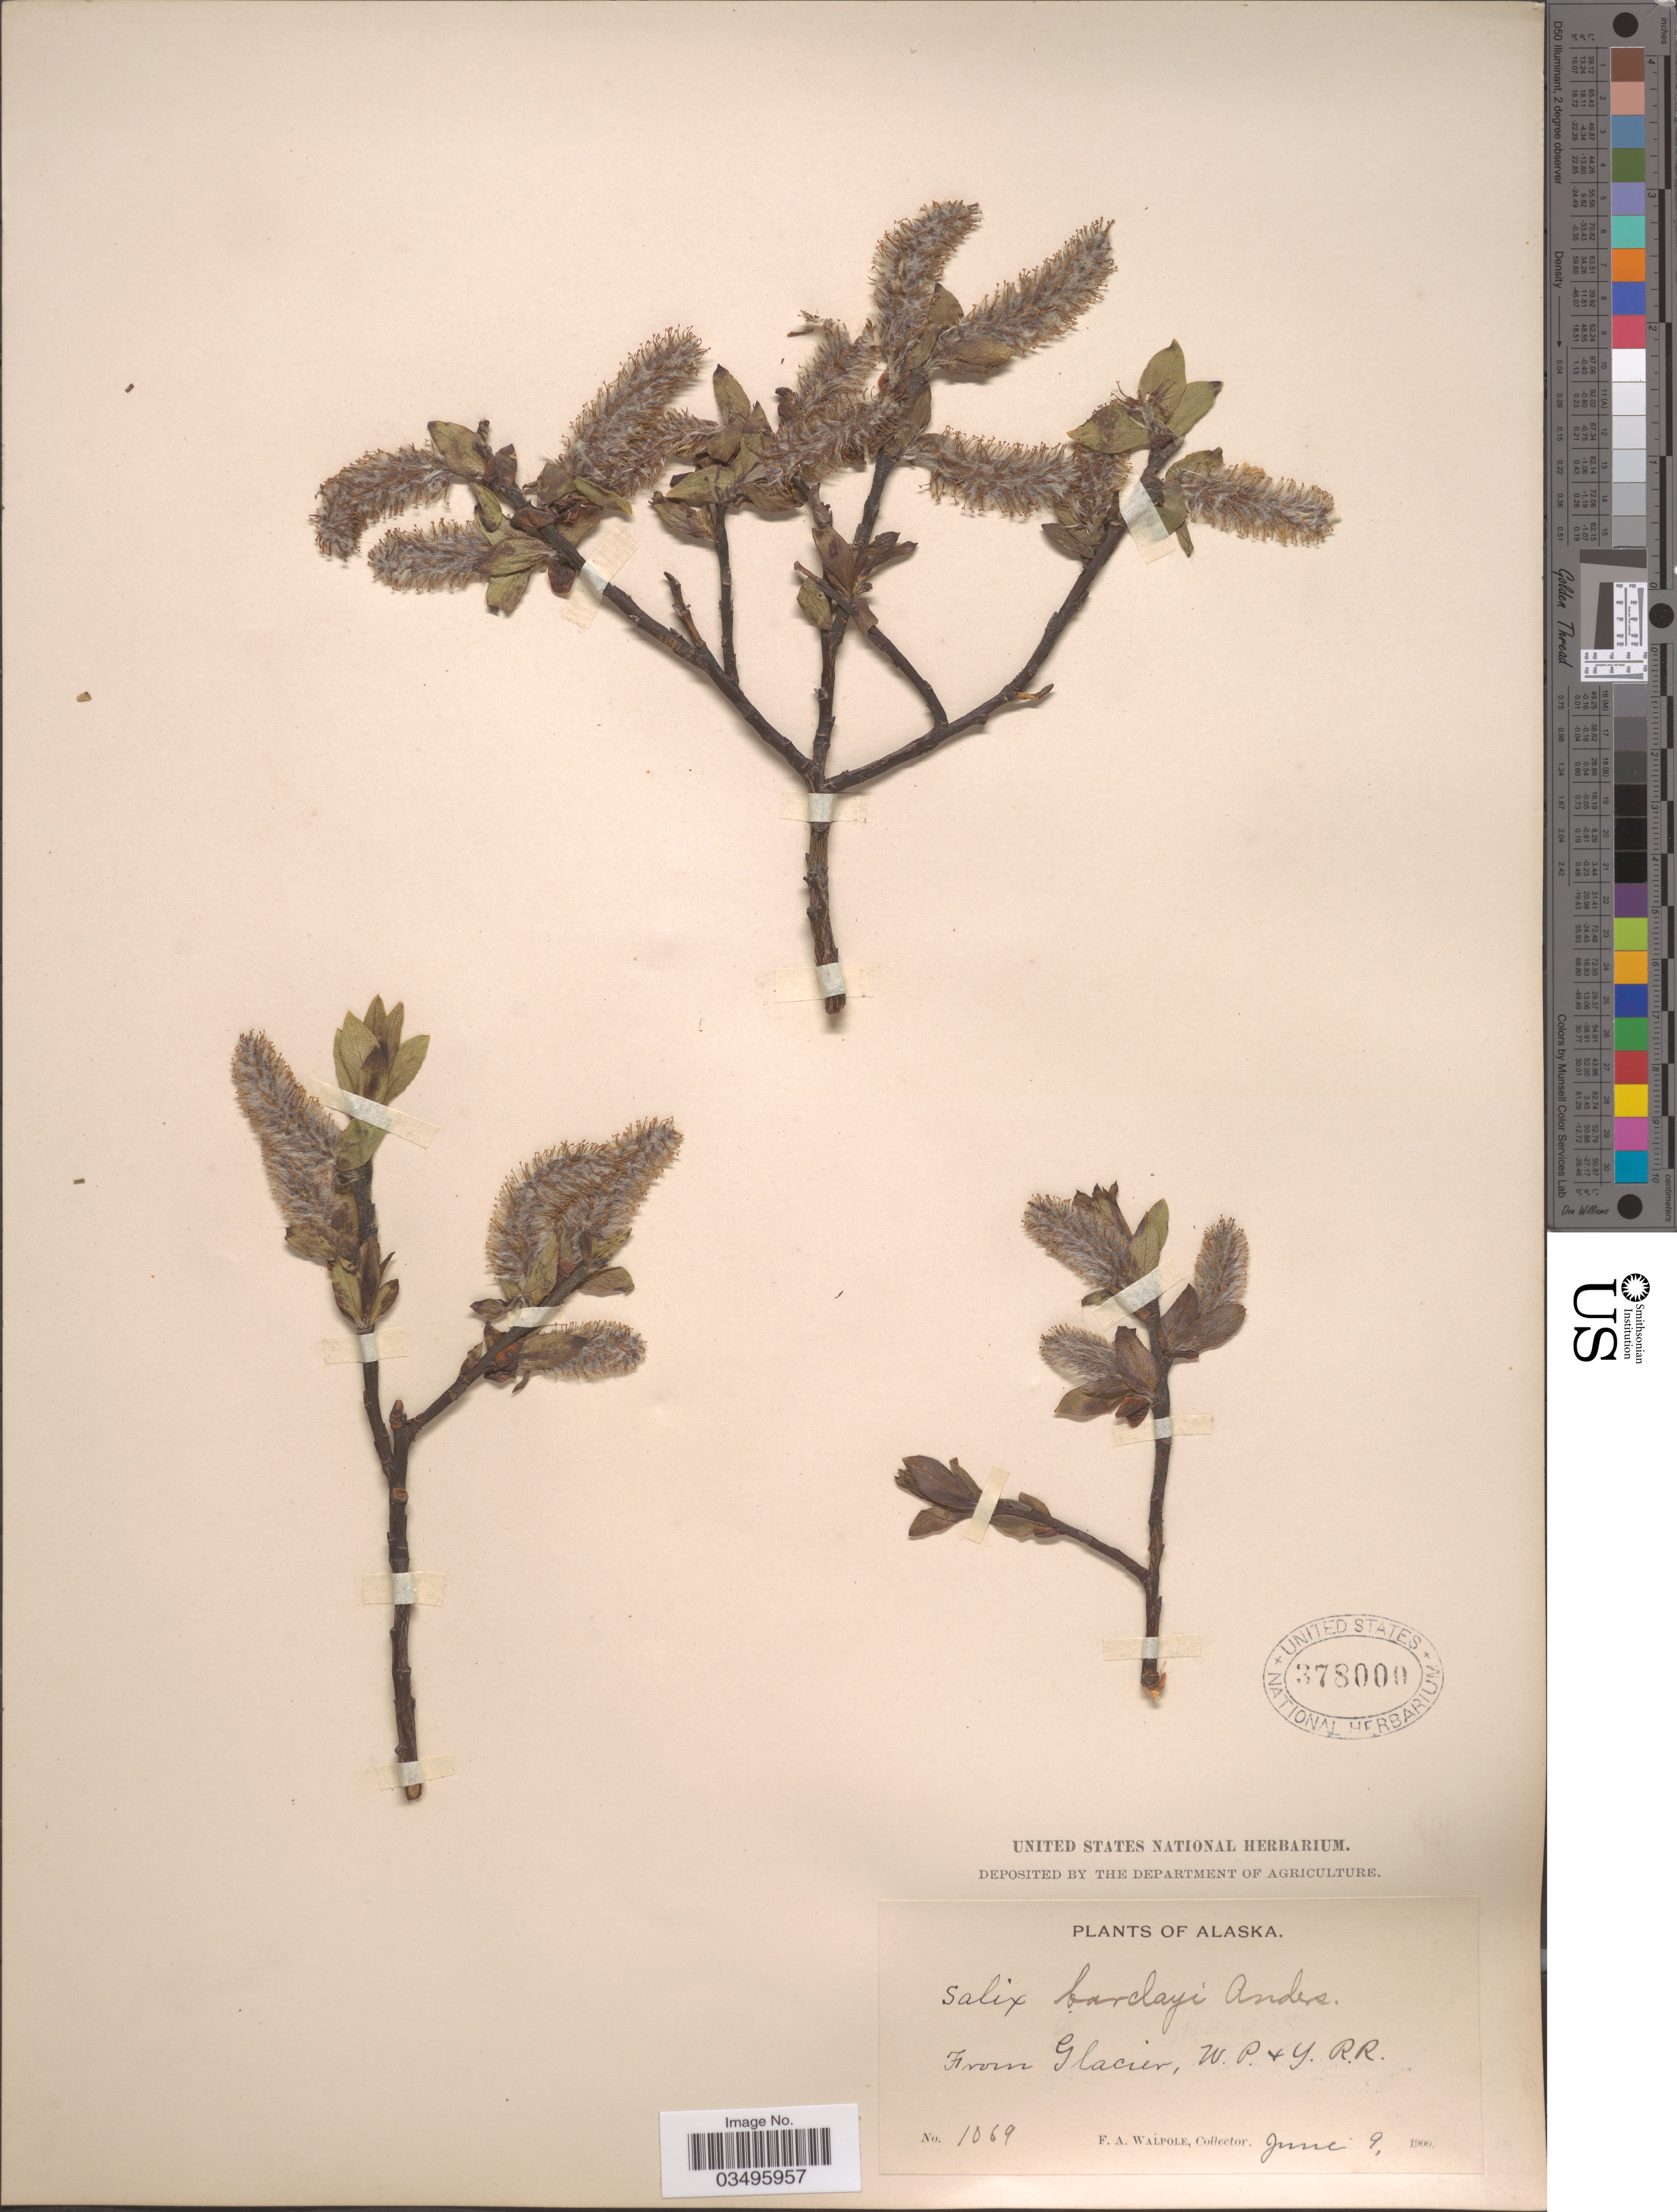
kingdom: Plantae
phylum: Tracheophyta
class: Magnoliopsida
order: Malpighiales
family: Salicaceae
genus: Salix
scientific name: Salix barclayi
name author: Andersson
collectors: F. Walpole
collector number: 1069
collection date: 1900-06-09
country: United States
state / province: Alaska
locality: From Glacier, W.P. & Y.R.R.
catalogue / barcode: US 378000